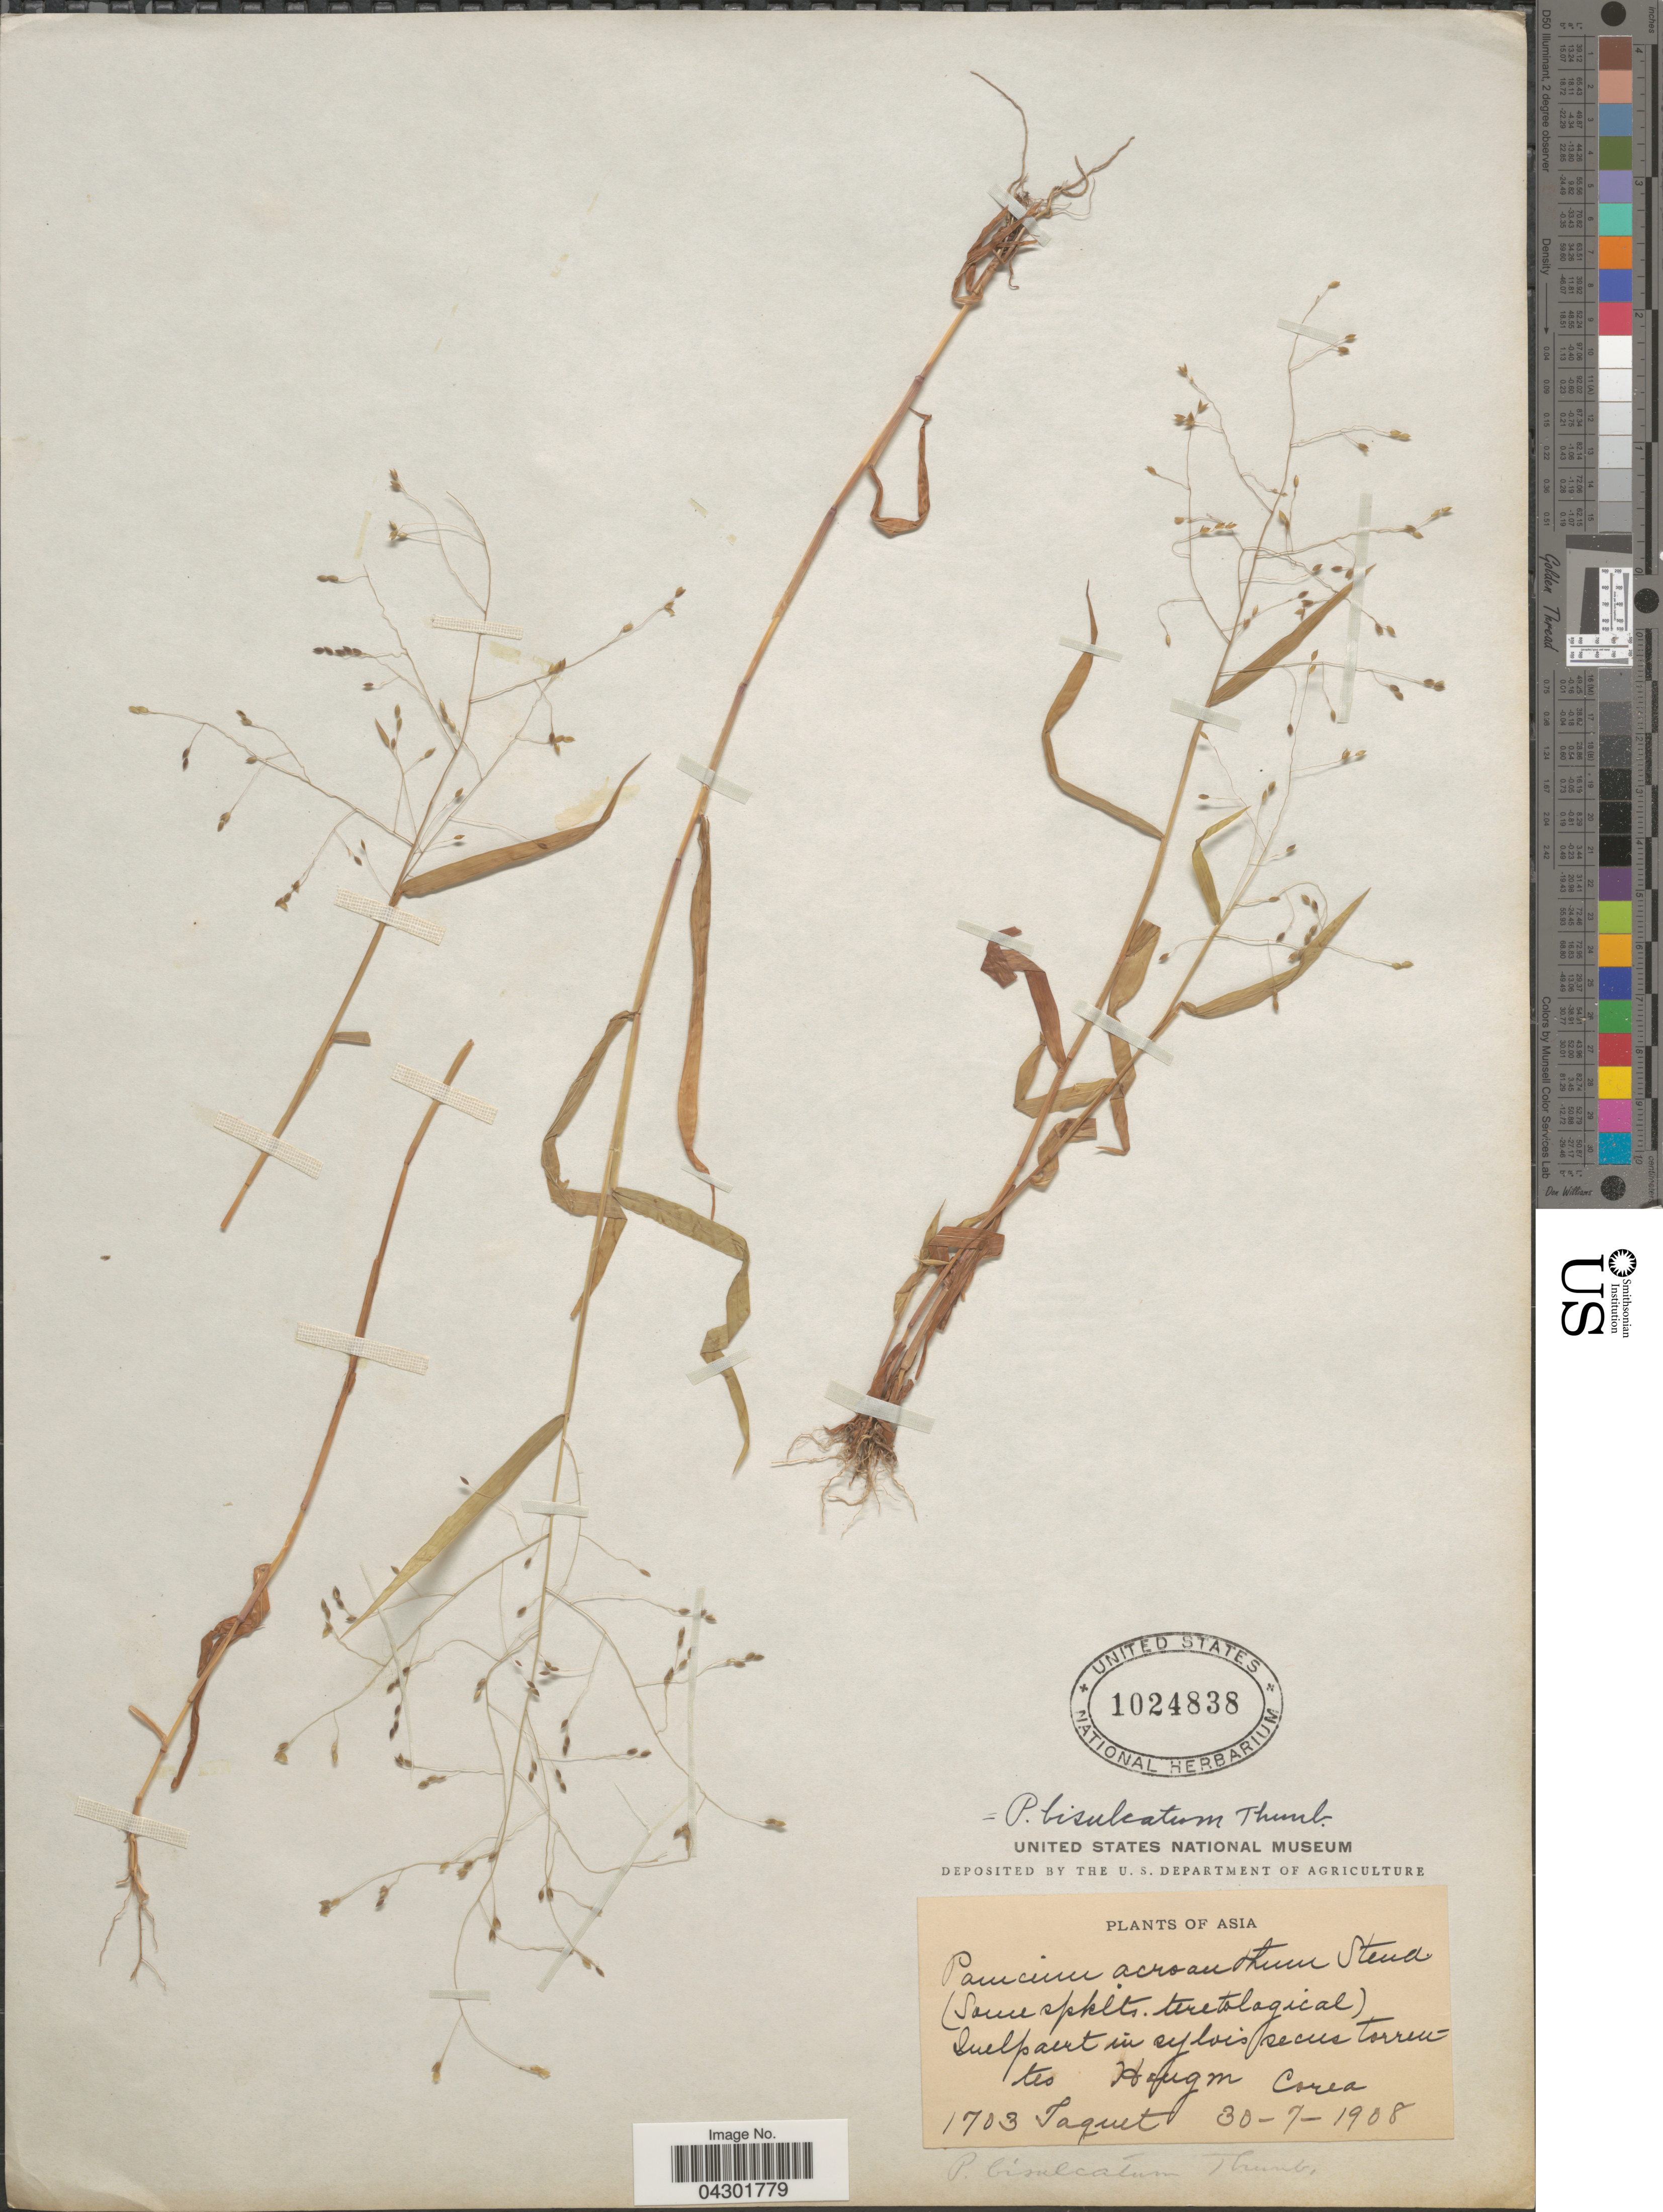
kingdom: Plantae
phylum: Tracheophyta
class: Liliopsida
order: Poales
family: Poaceae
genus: Panicum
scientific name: Panicum bisulcatum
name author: Thunb.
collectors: Faguet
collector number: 1703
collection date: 1908-07-30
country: South Korea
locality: Quelpart Island (Quelpart Island) in sylvissecus torrentes. Hengen. Corea.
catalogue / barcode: US 1024838